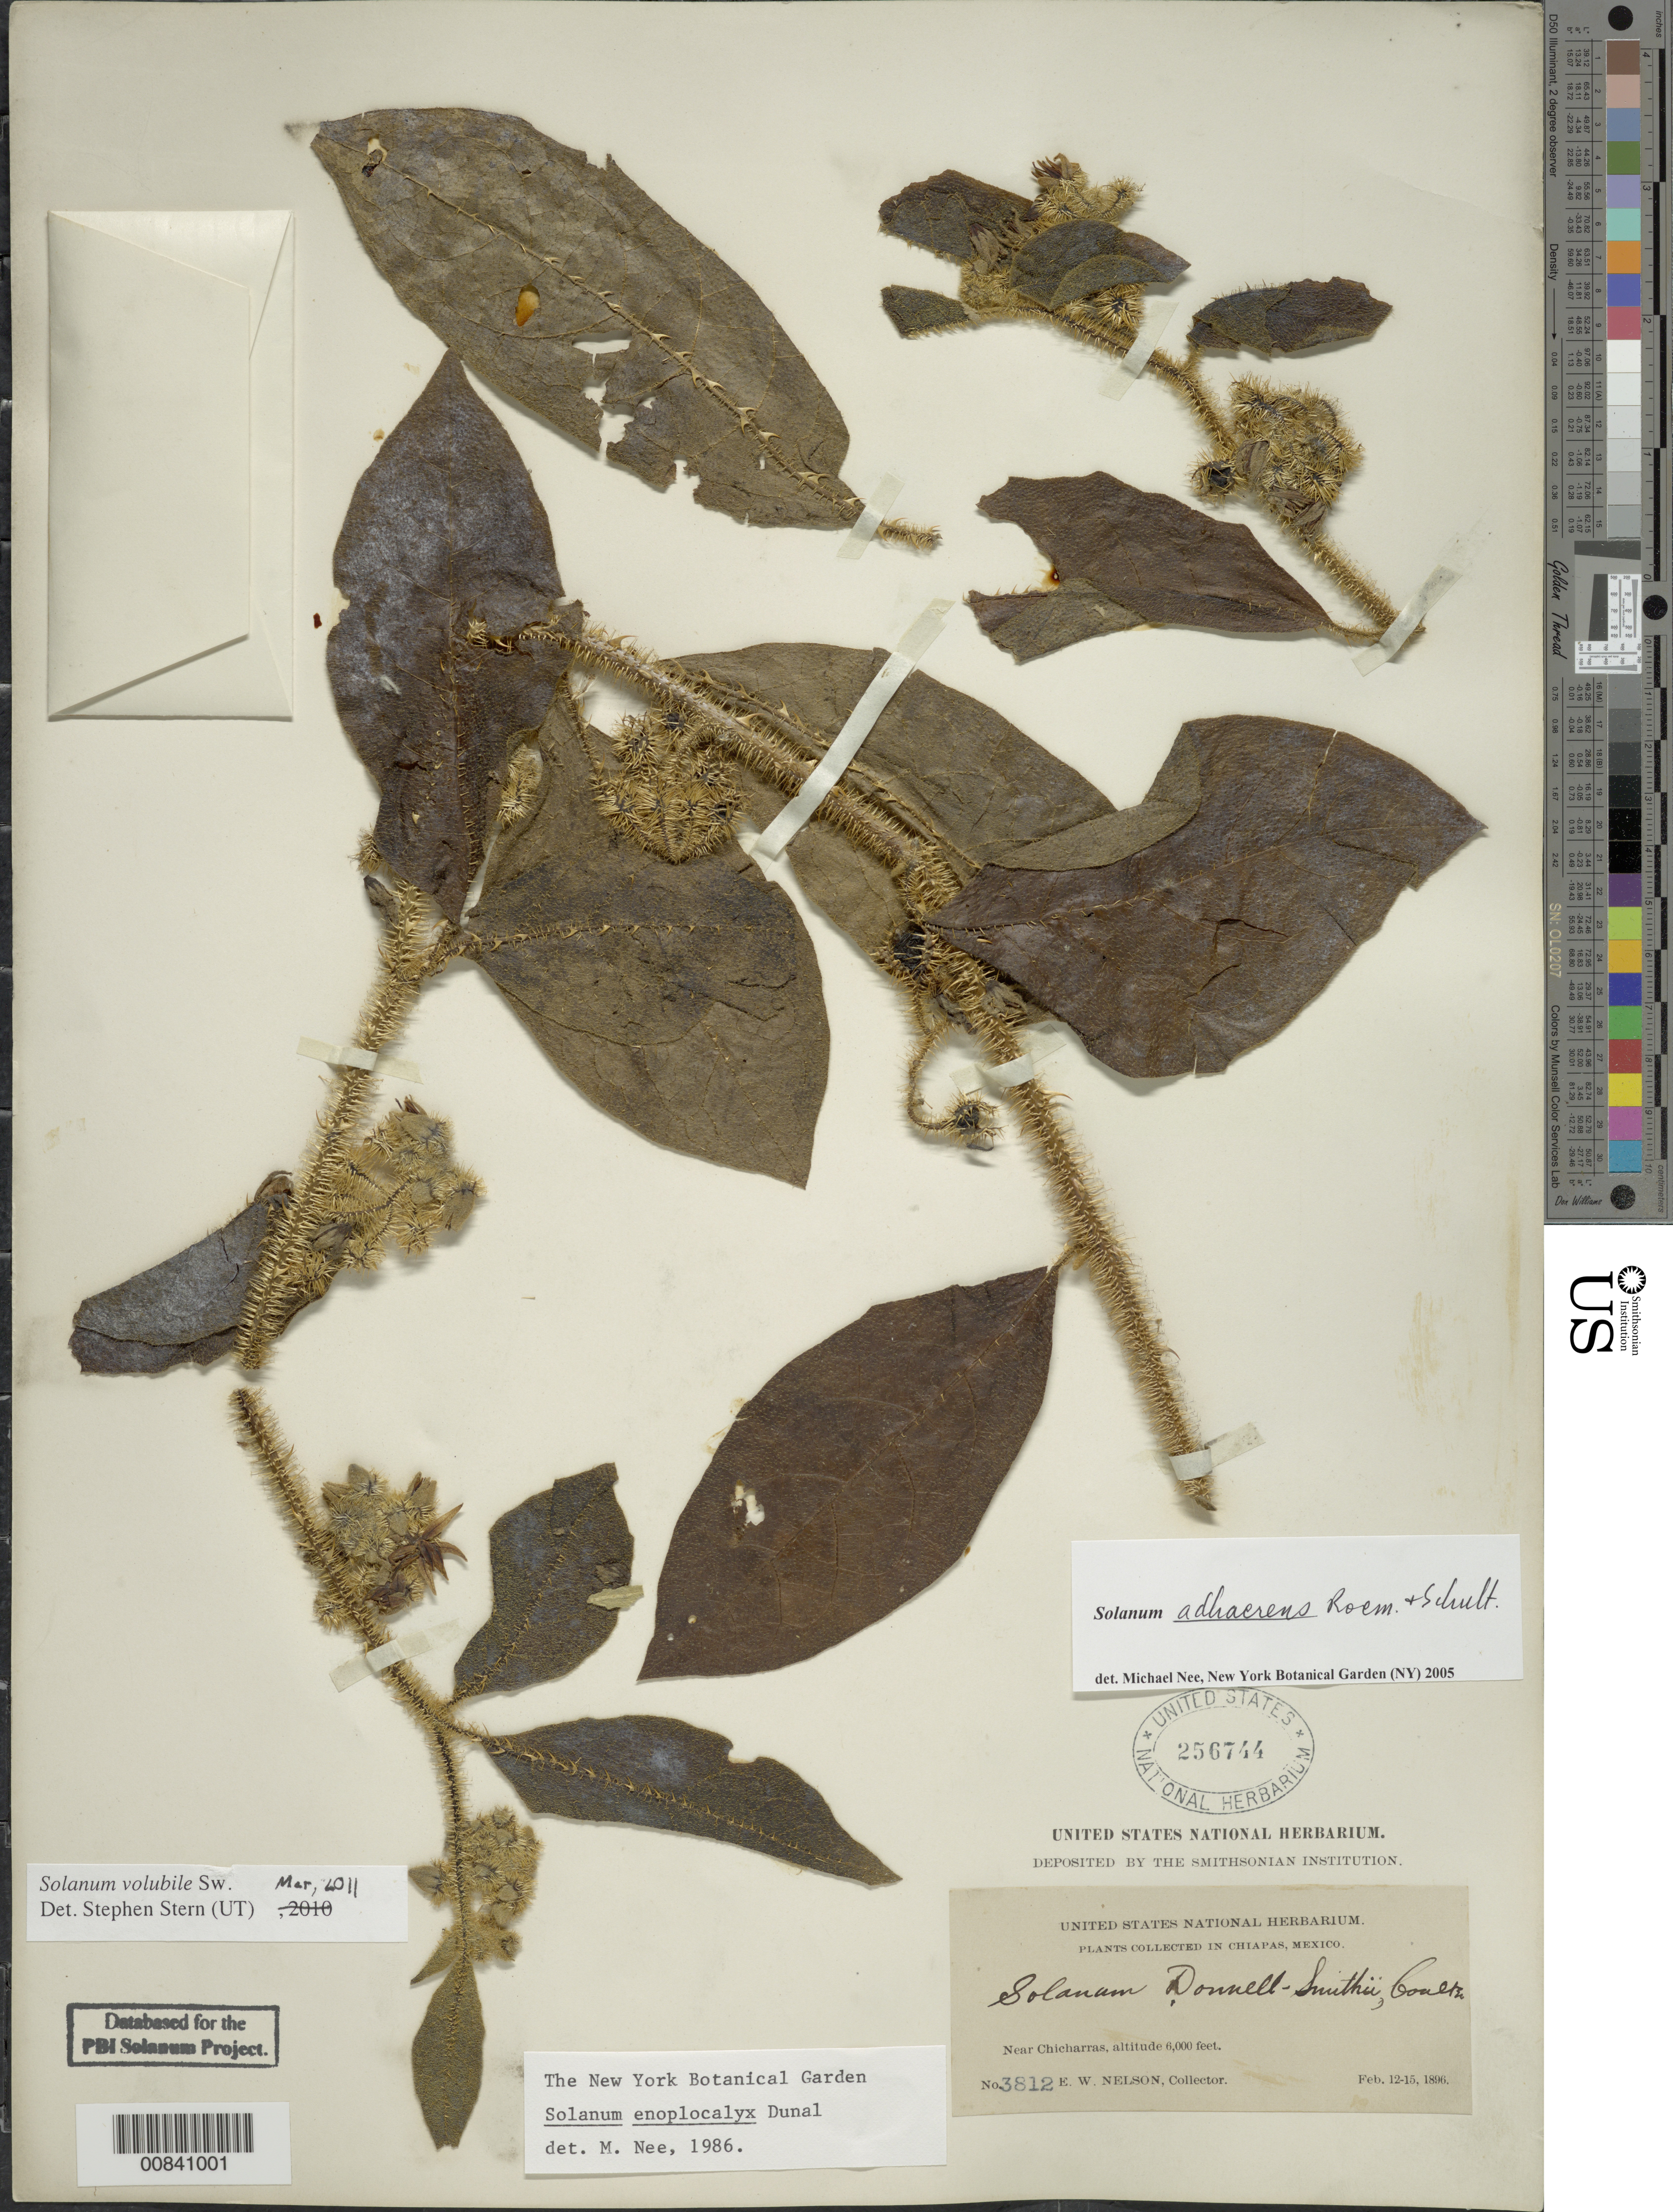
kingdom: Plantae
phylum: Tracheophyta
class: Magnoliopsida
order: Solanales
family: Solanaceae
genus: Solanum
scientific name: Solanum adhaerens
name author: Roem. & Schult.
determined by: Nee, Michael H.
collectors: E. W. Nelson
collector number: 3812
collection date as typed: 12 Feb 1896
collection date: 1896-02-12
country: Mexico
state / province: Chiapas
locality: Near Chicharras.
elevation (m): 1829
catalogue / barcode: US 256744